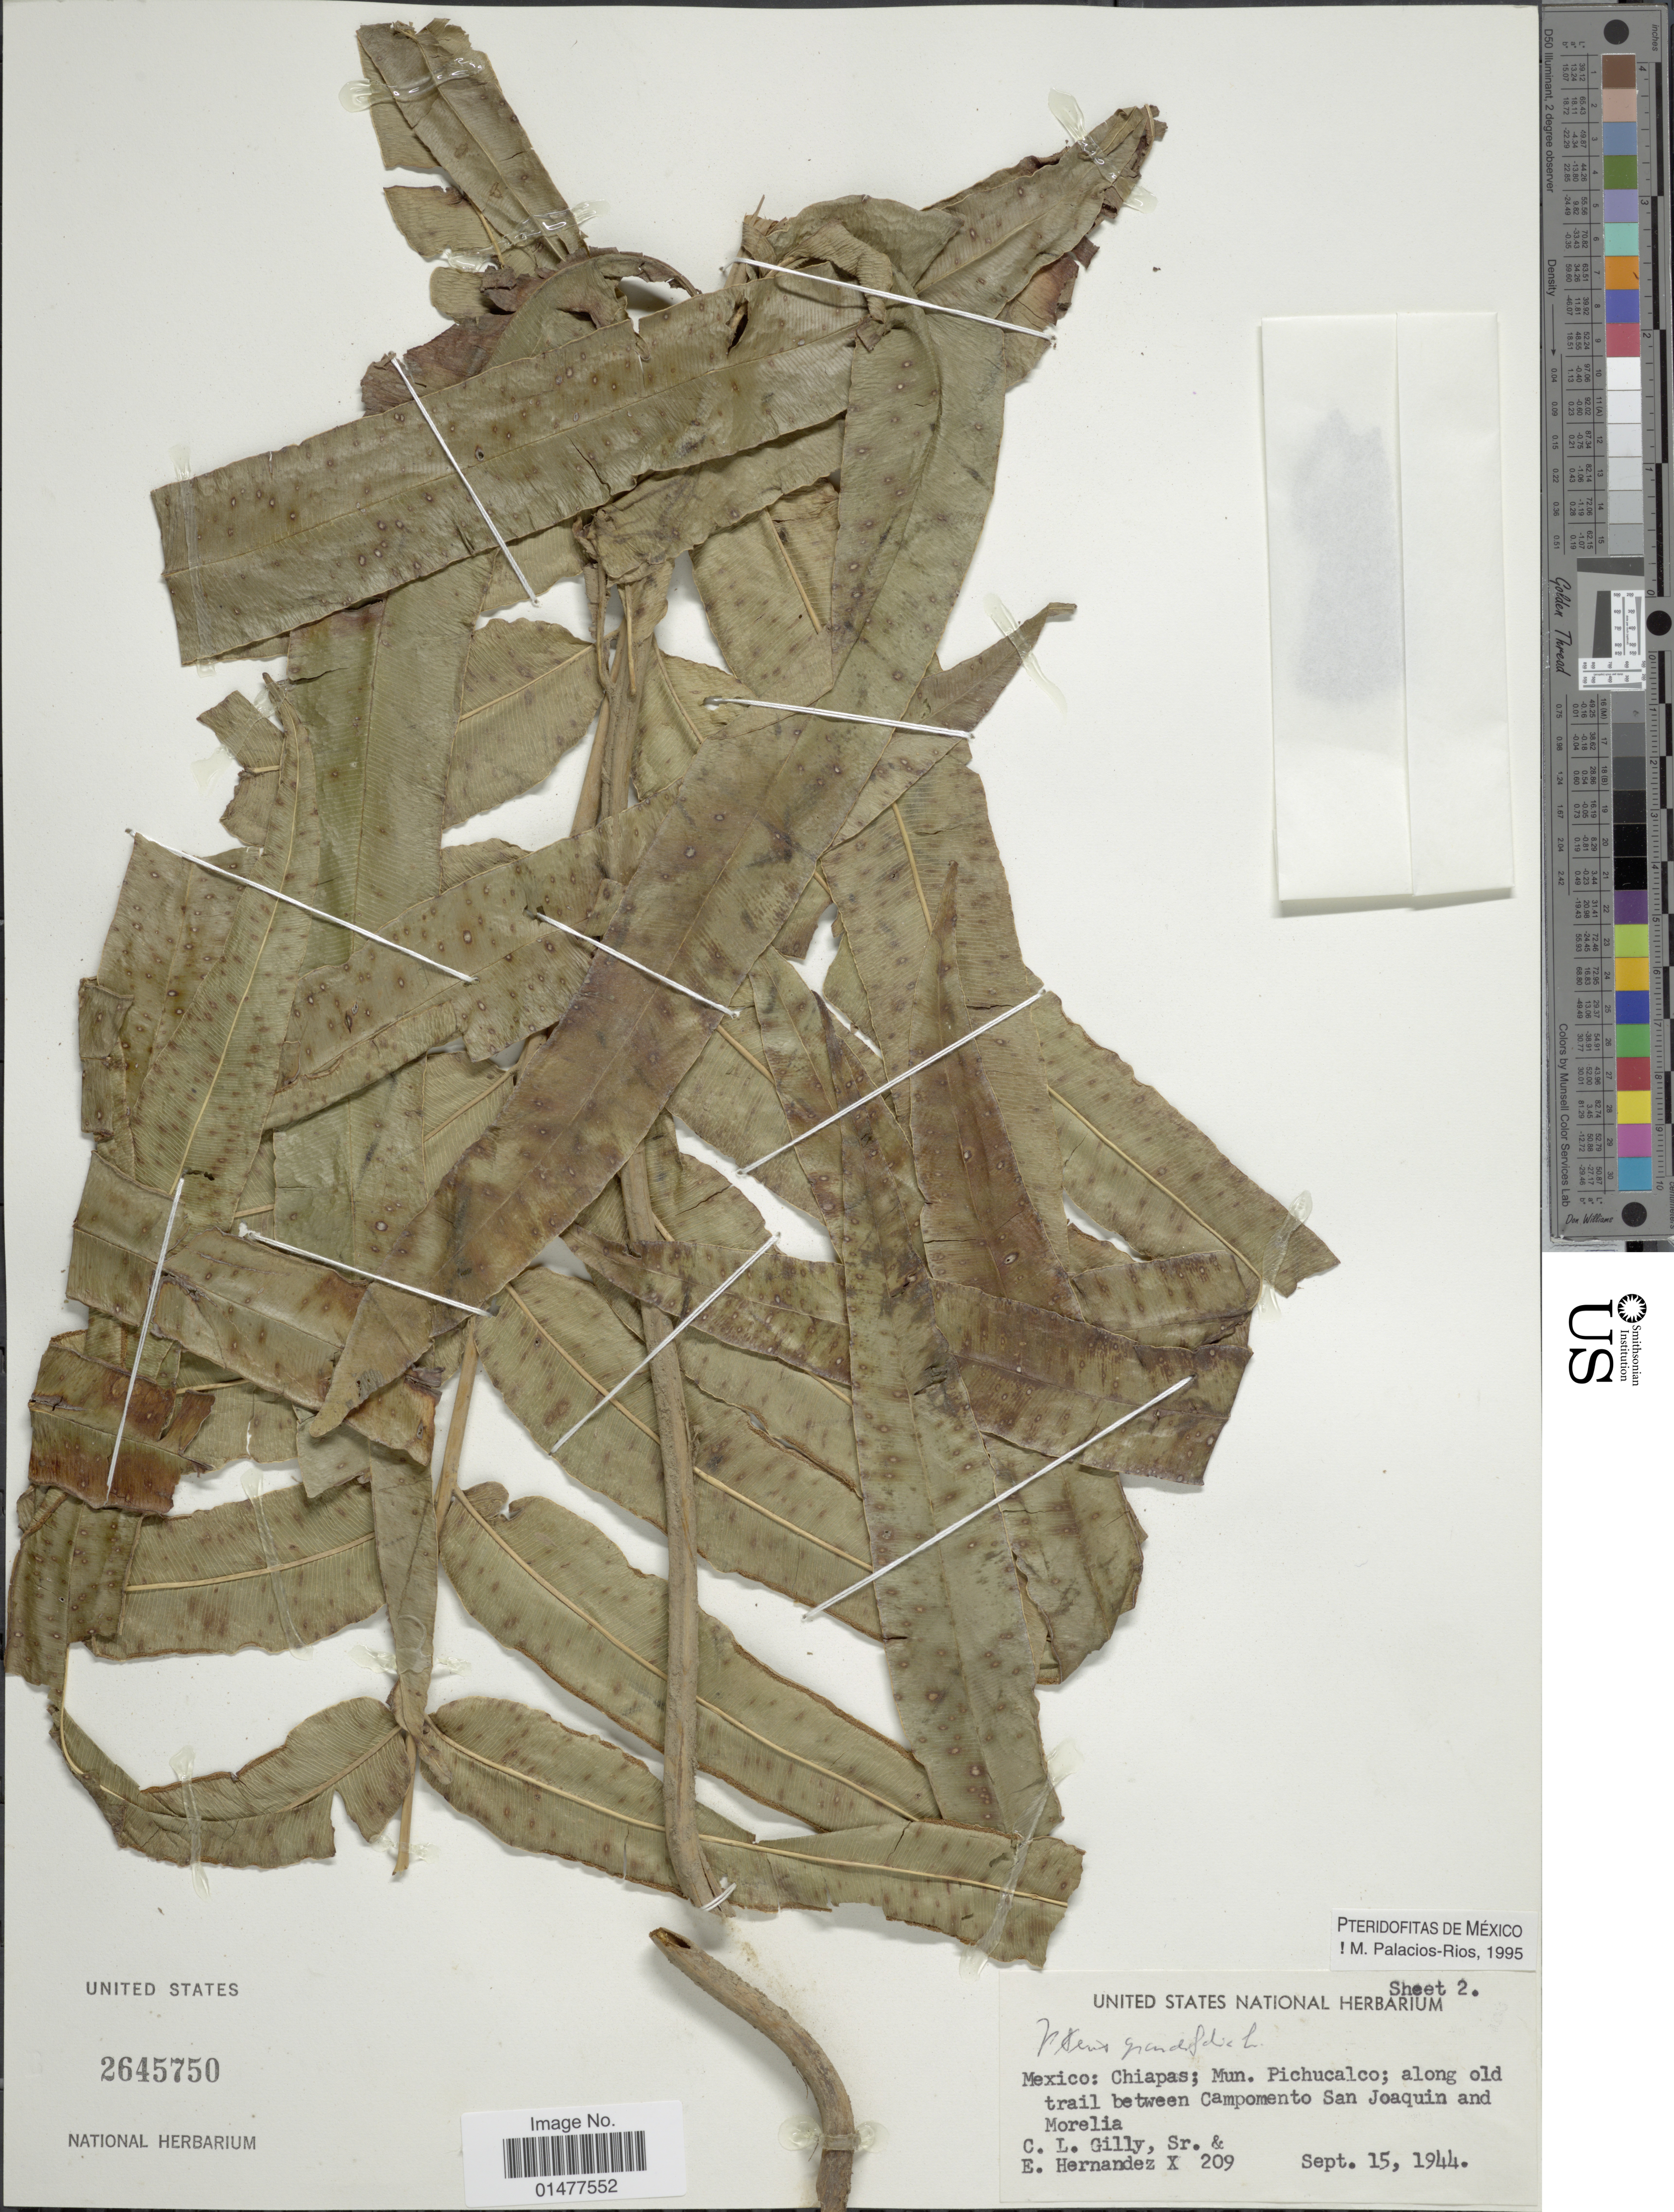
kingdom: Plantae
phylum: Tracheophyta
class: Polypodiopsida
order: Polypodiales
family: Pteridaceae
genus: Pteris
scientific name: Pteris grandifolia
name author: L.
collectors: C. Gilly & E. Hernandez X.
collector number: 209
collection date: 1944-09-15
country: Mexico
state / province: Chiapas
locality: Mun. Pichucalco; along old trail between Campomento San Joaquin and Morelia.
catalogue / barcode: US 2645750